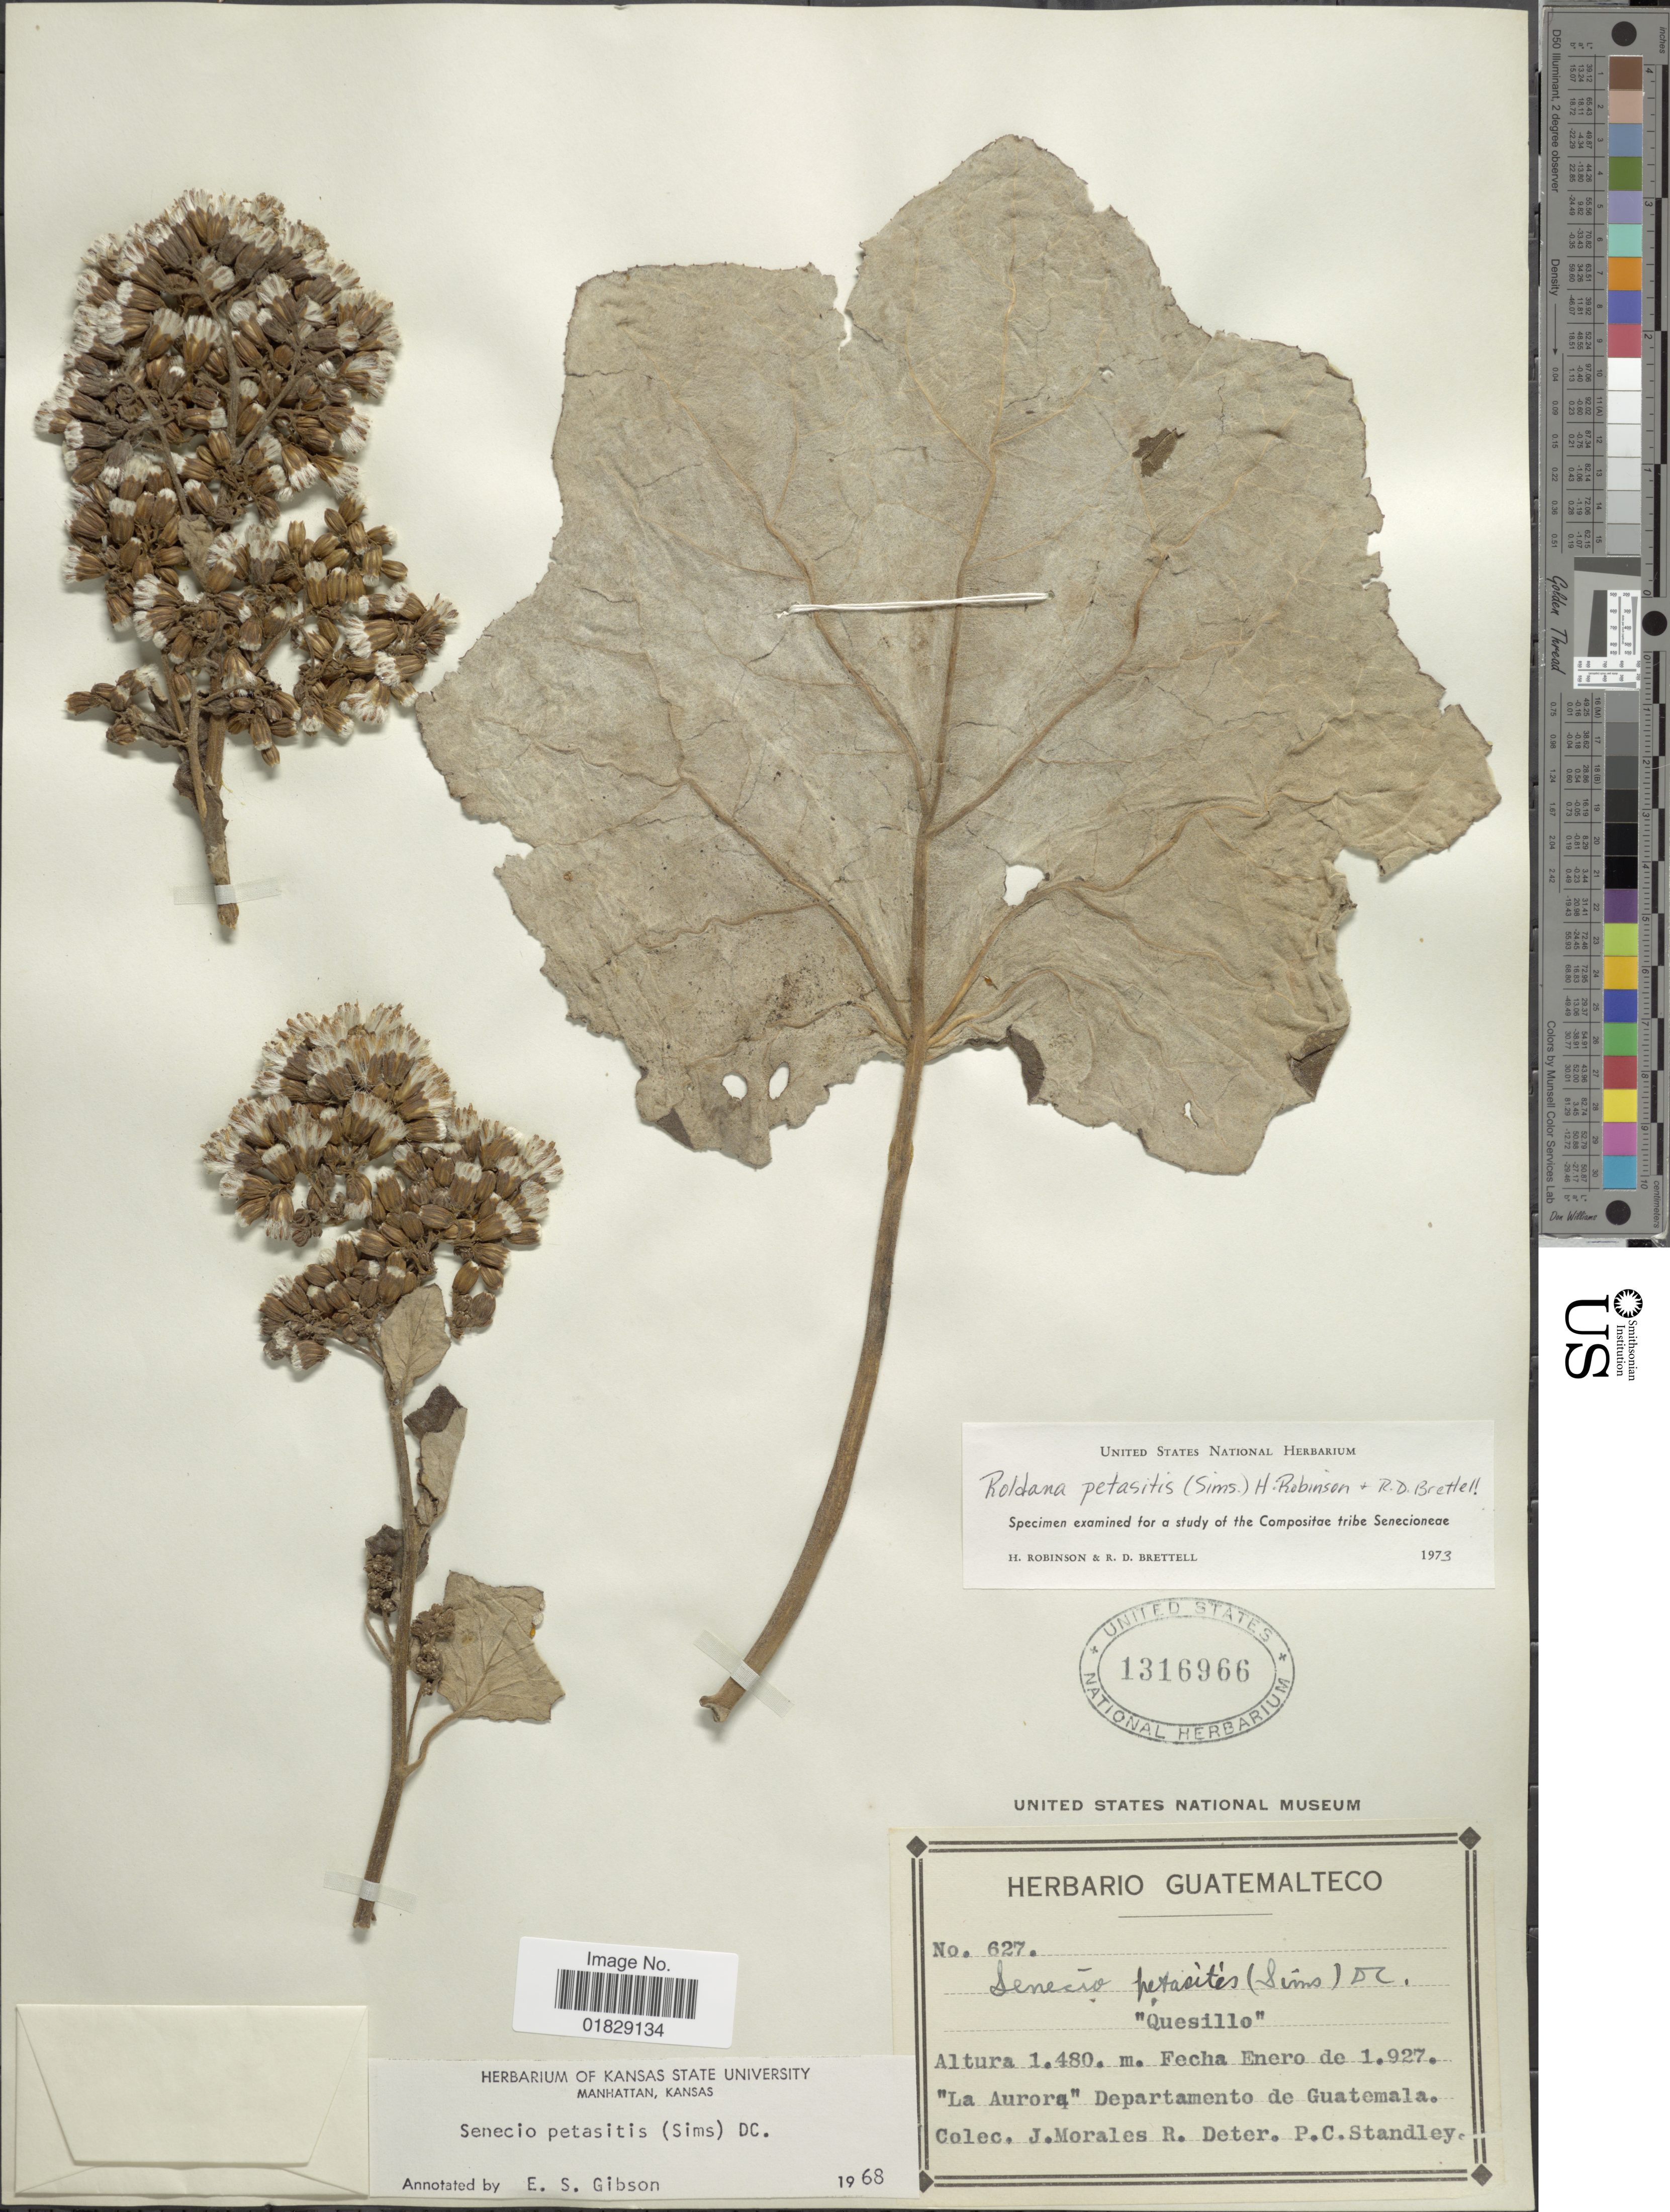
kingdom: Plantae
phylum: Tracheophyta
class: Magnoliopsida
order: Asterales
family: Asteraceae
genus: Roldana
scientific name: Roldana petasitis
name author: (Sims) H. Rob. & Brettell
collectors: J. Morales R.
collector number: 627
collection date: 1927-01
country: Guatemala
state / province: Guatemala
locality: La Aurora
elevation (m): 1480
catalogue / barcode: US 1316966